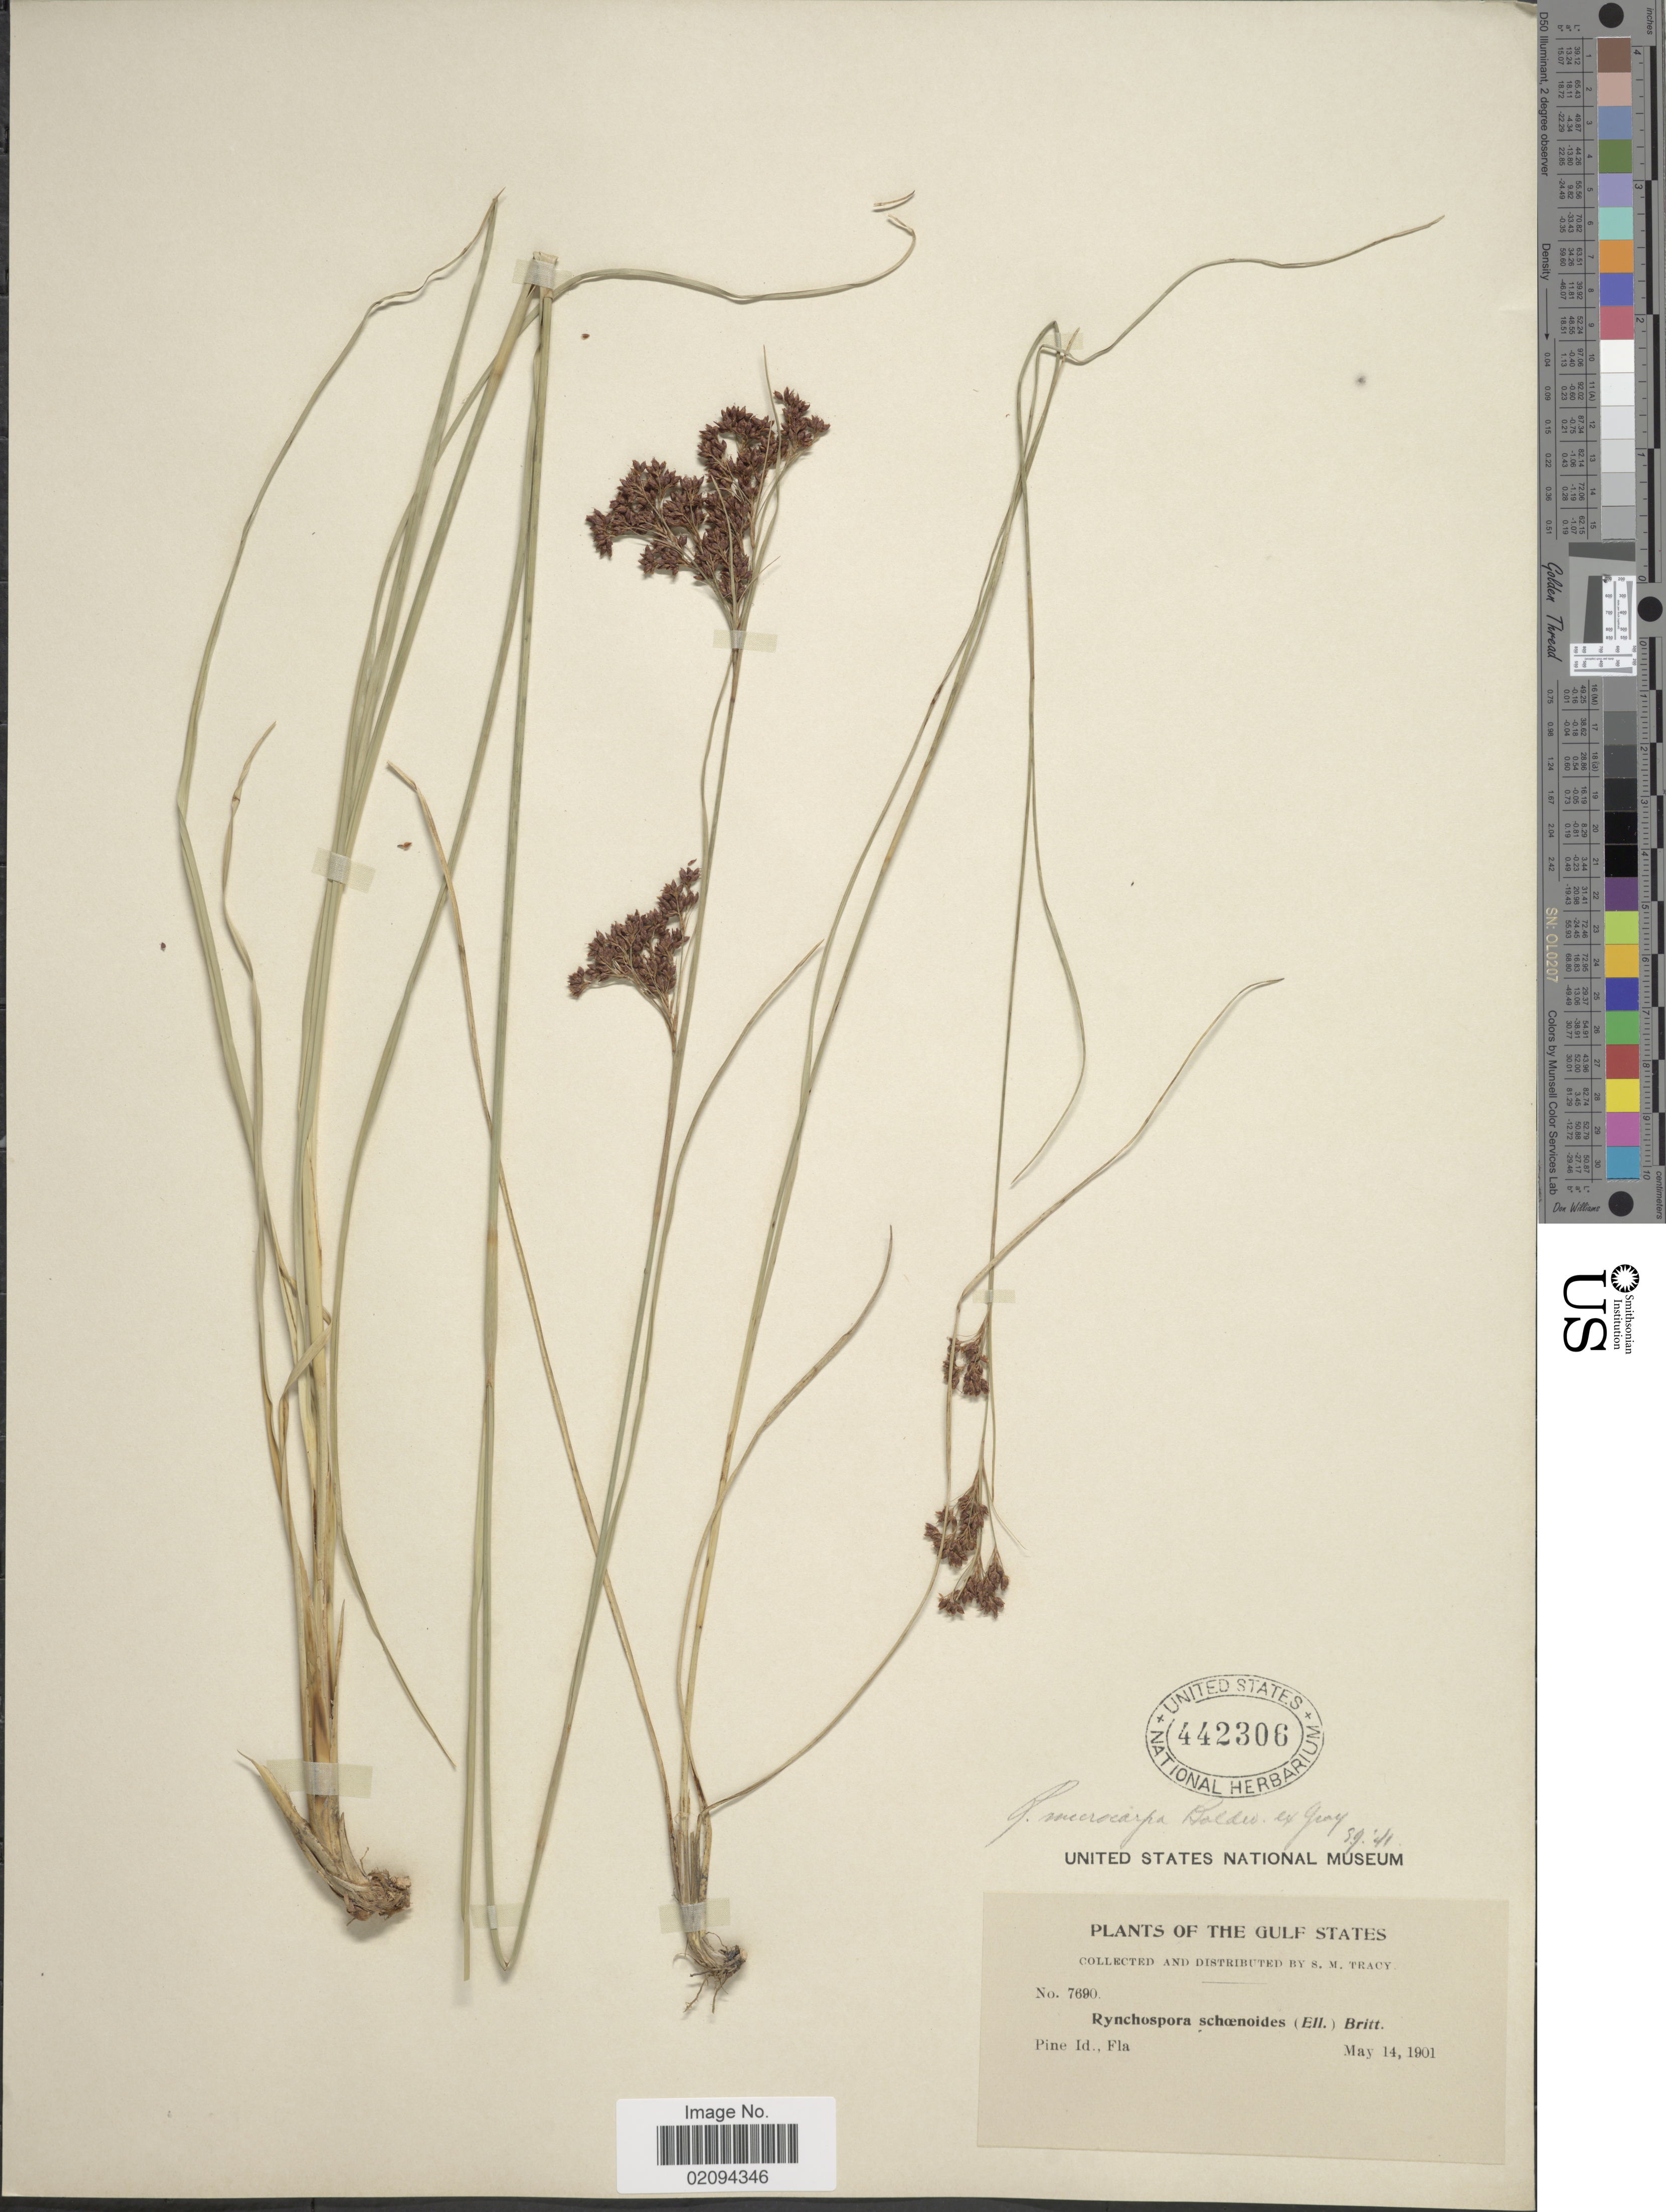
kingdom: Plantae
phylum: Tracheophyta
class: Liliopsida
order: Poales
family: Cyperaceae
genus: Rhynchospora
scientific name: Rhynchospora microcarpa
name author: Baldwin ex A. Gray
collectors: S. M. Tracy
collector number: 7690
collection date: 1901-05-14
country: United States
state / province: Florida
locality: Gulf States, Pine Id.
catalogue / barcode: US 442306